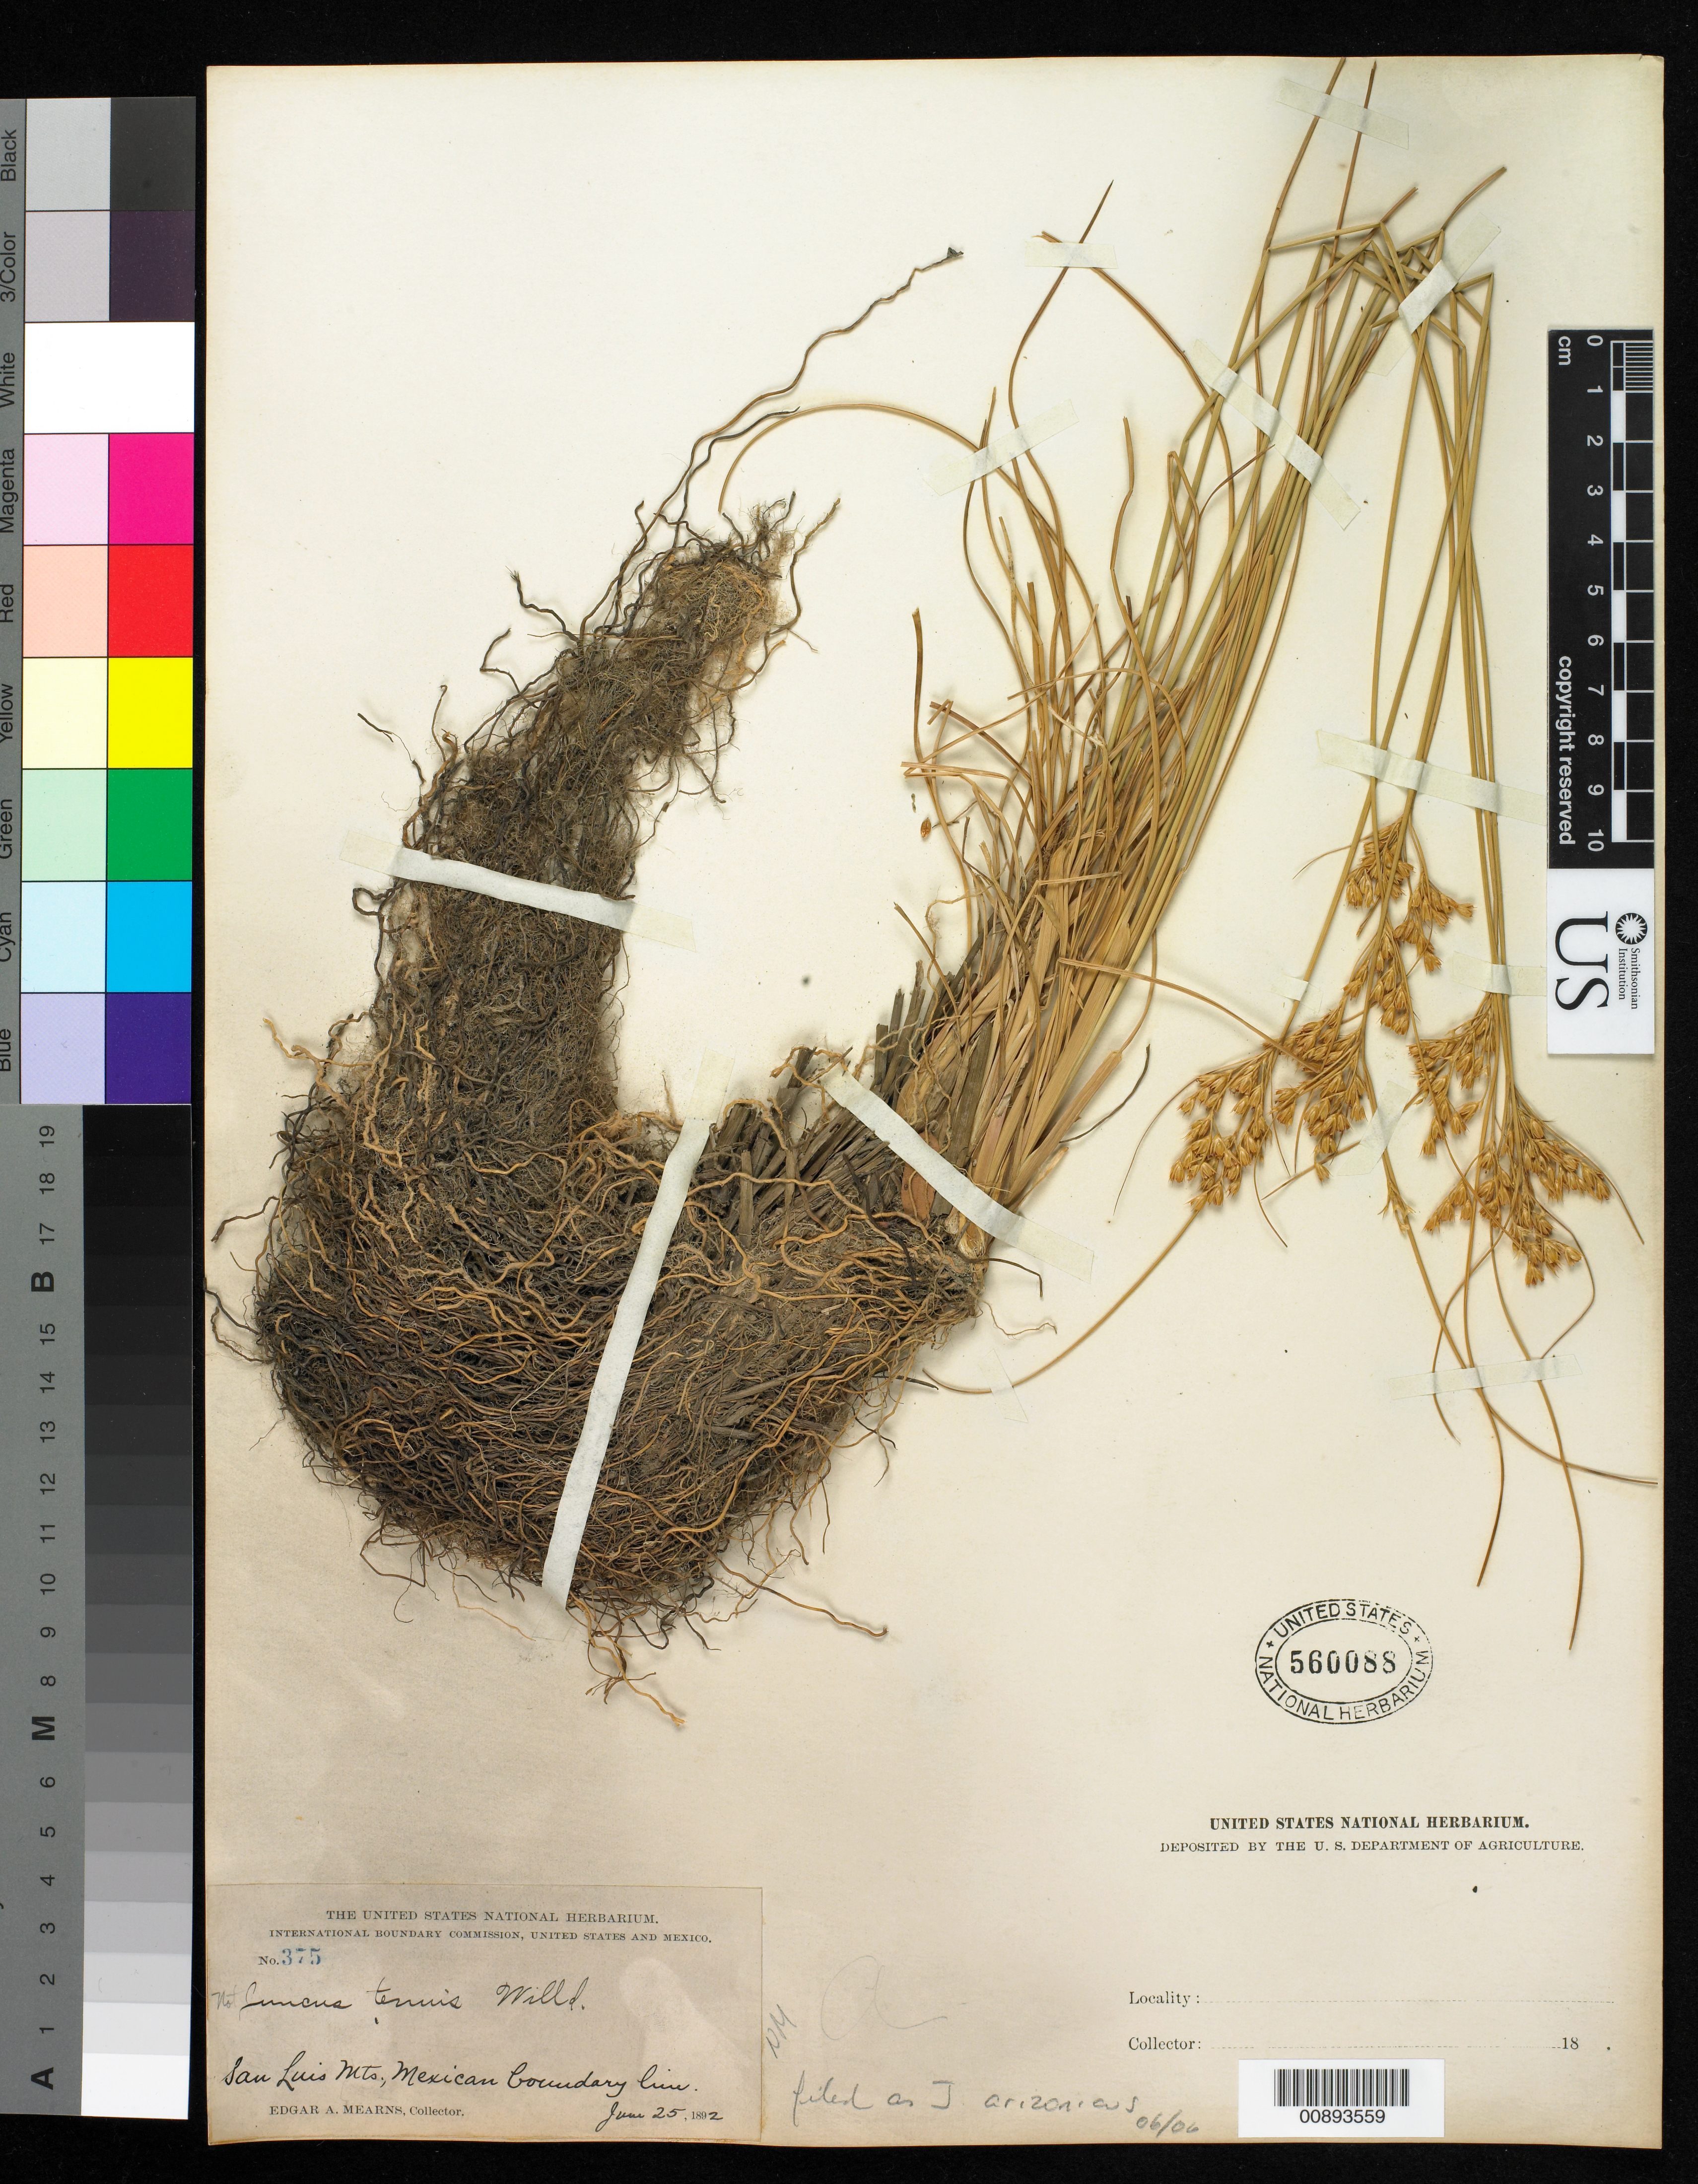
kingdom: Plantae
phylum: Tracheophyta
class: Liliopsida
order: Poales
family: Juncaceae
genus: Juncus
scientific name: Juncus arizonicus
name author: Wiegand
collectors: E. A. Mearns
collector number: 375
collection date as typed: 25 Jun 1892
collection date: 1892-06-25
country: United States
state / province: New Mexico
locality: San Luis Mts., Mexican Boundary Line.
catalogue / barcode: US 560088